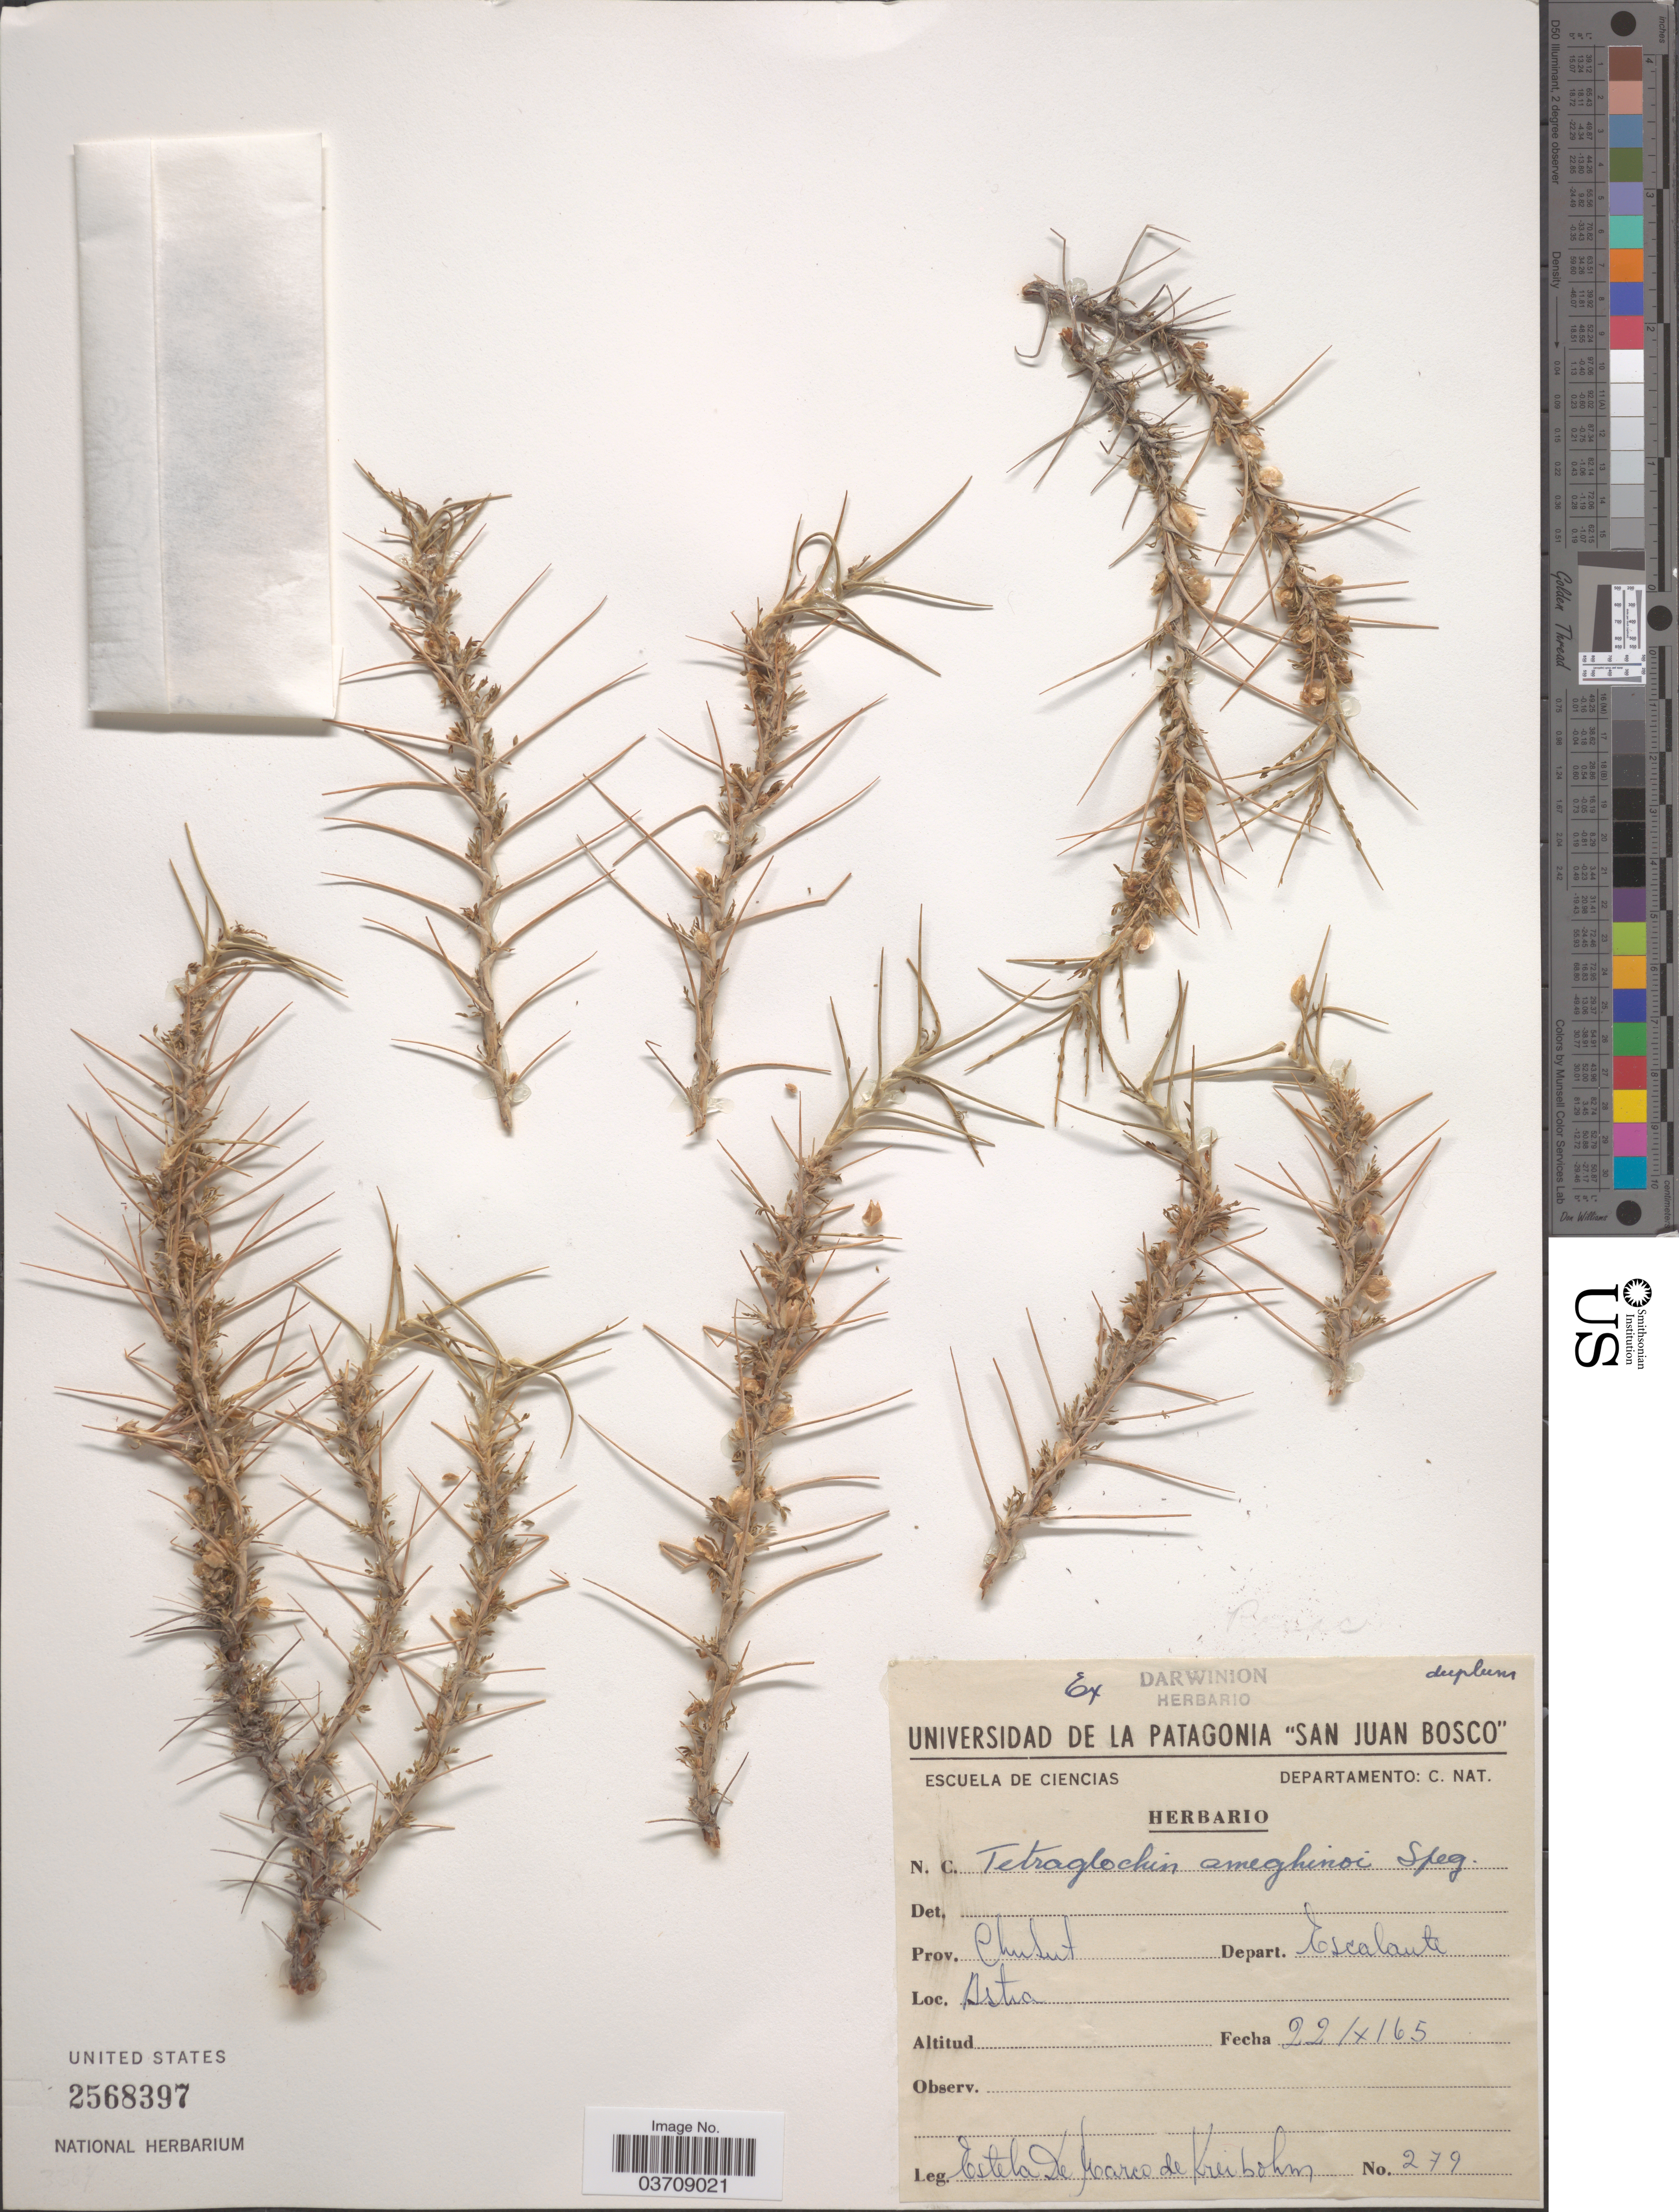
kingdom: Plantae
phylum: Tracheophyta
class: Magnoliopsida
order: Rosales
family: Rosaceae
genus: Tetraglochin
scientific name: Tetraglochin ameghinoi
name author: (Speg.) Speg.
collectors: E. Kreibohm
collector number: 279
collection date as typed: Transcribed d/m/y: 22/10/65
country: Argentina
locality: Prov. Chubut. Depart. Escalante.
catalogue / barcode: US 2568397